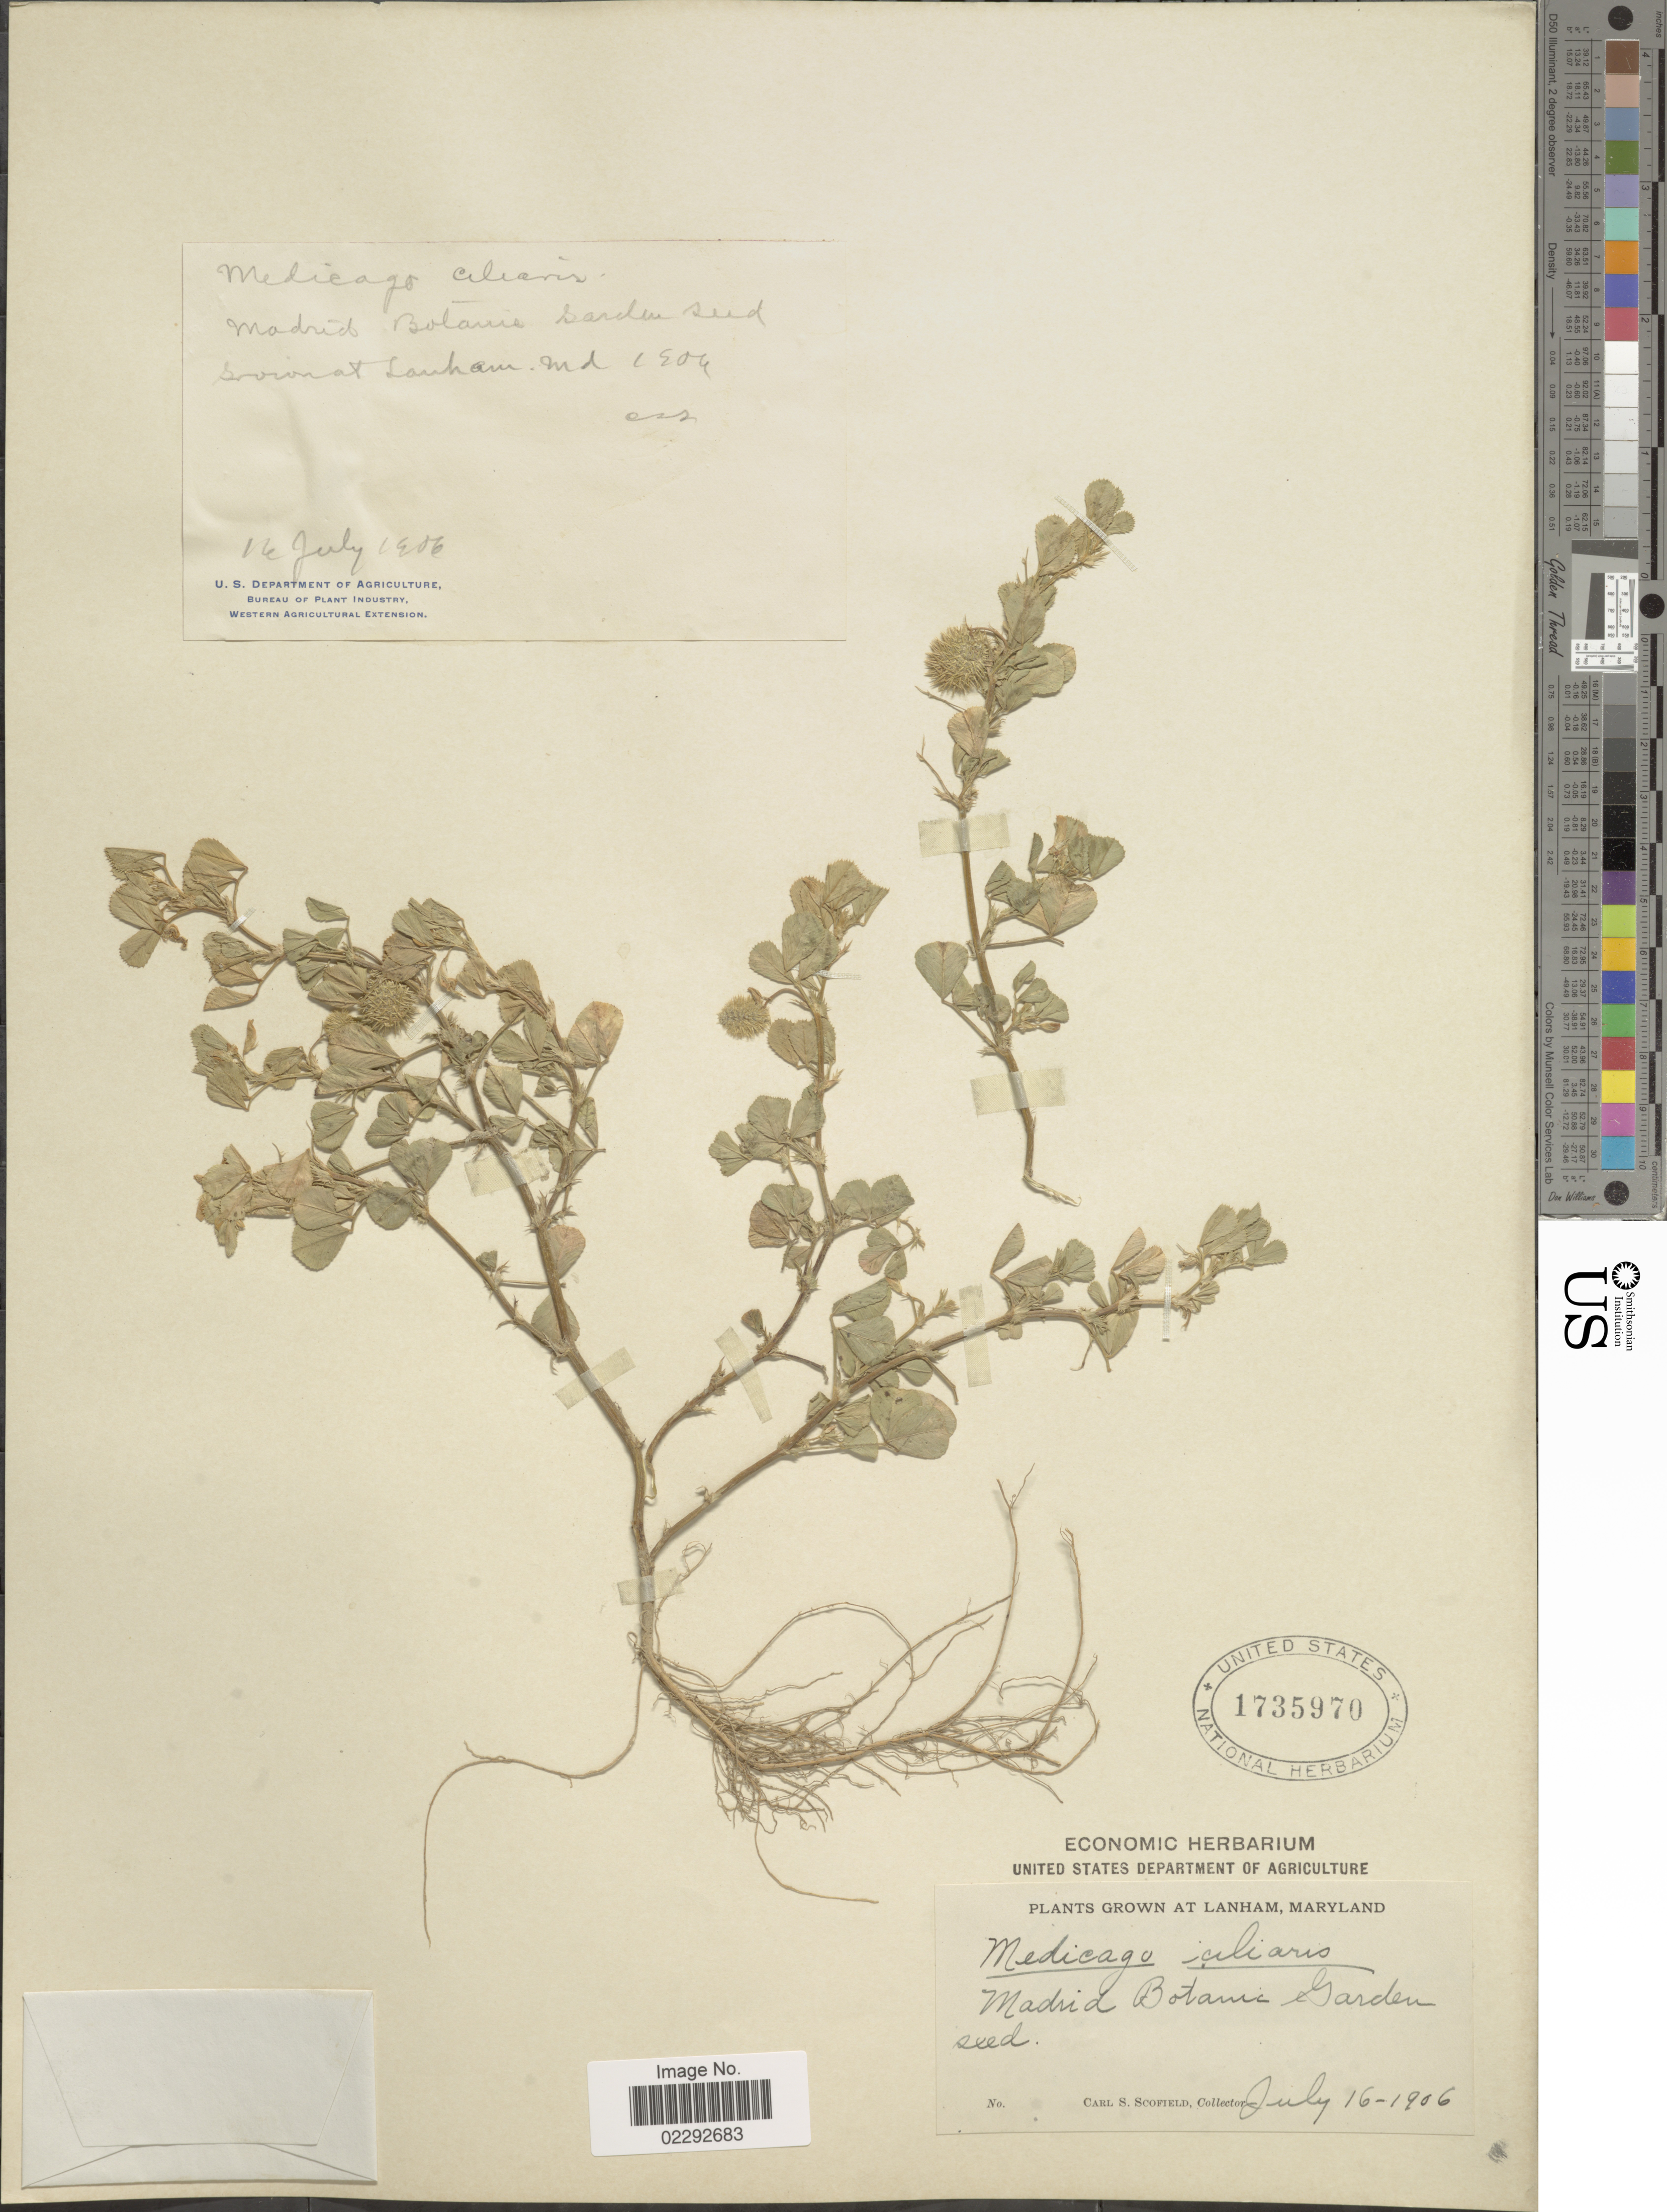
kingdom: Plantae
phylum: Tracheophyta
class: Magnoliopsida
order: Fabales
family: Fabaceae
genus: Medicago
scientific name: Medicago ciliaris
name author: (L.) Krock.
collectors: C. Scofield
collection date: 1906-07-16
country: United States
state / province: Maryland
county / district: Prince George's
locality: Lanham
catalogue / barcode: US 1735970